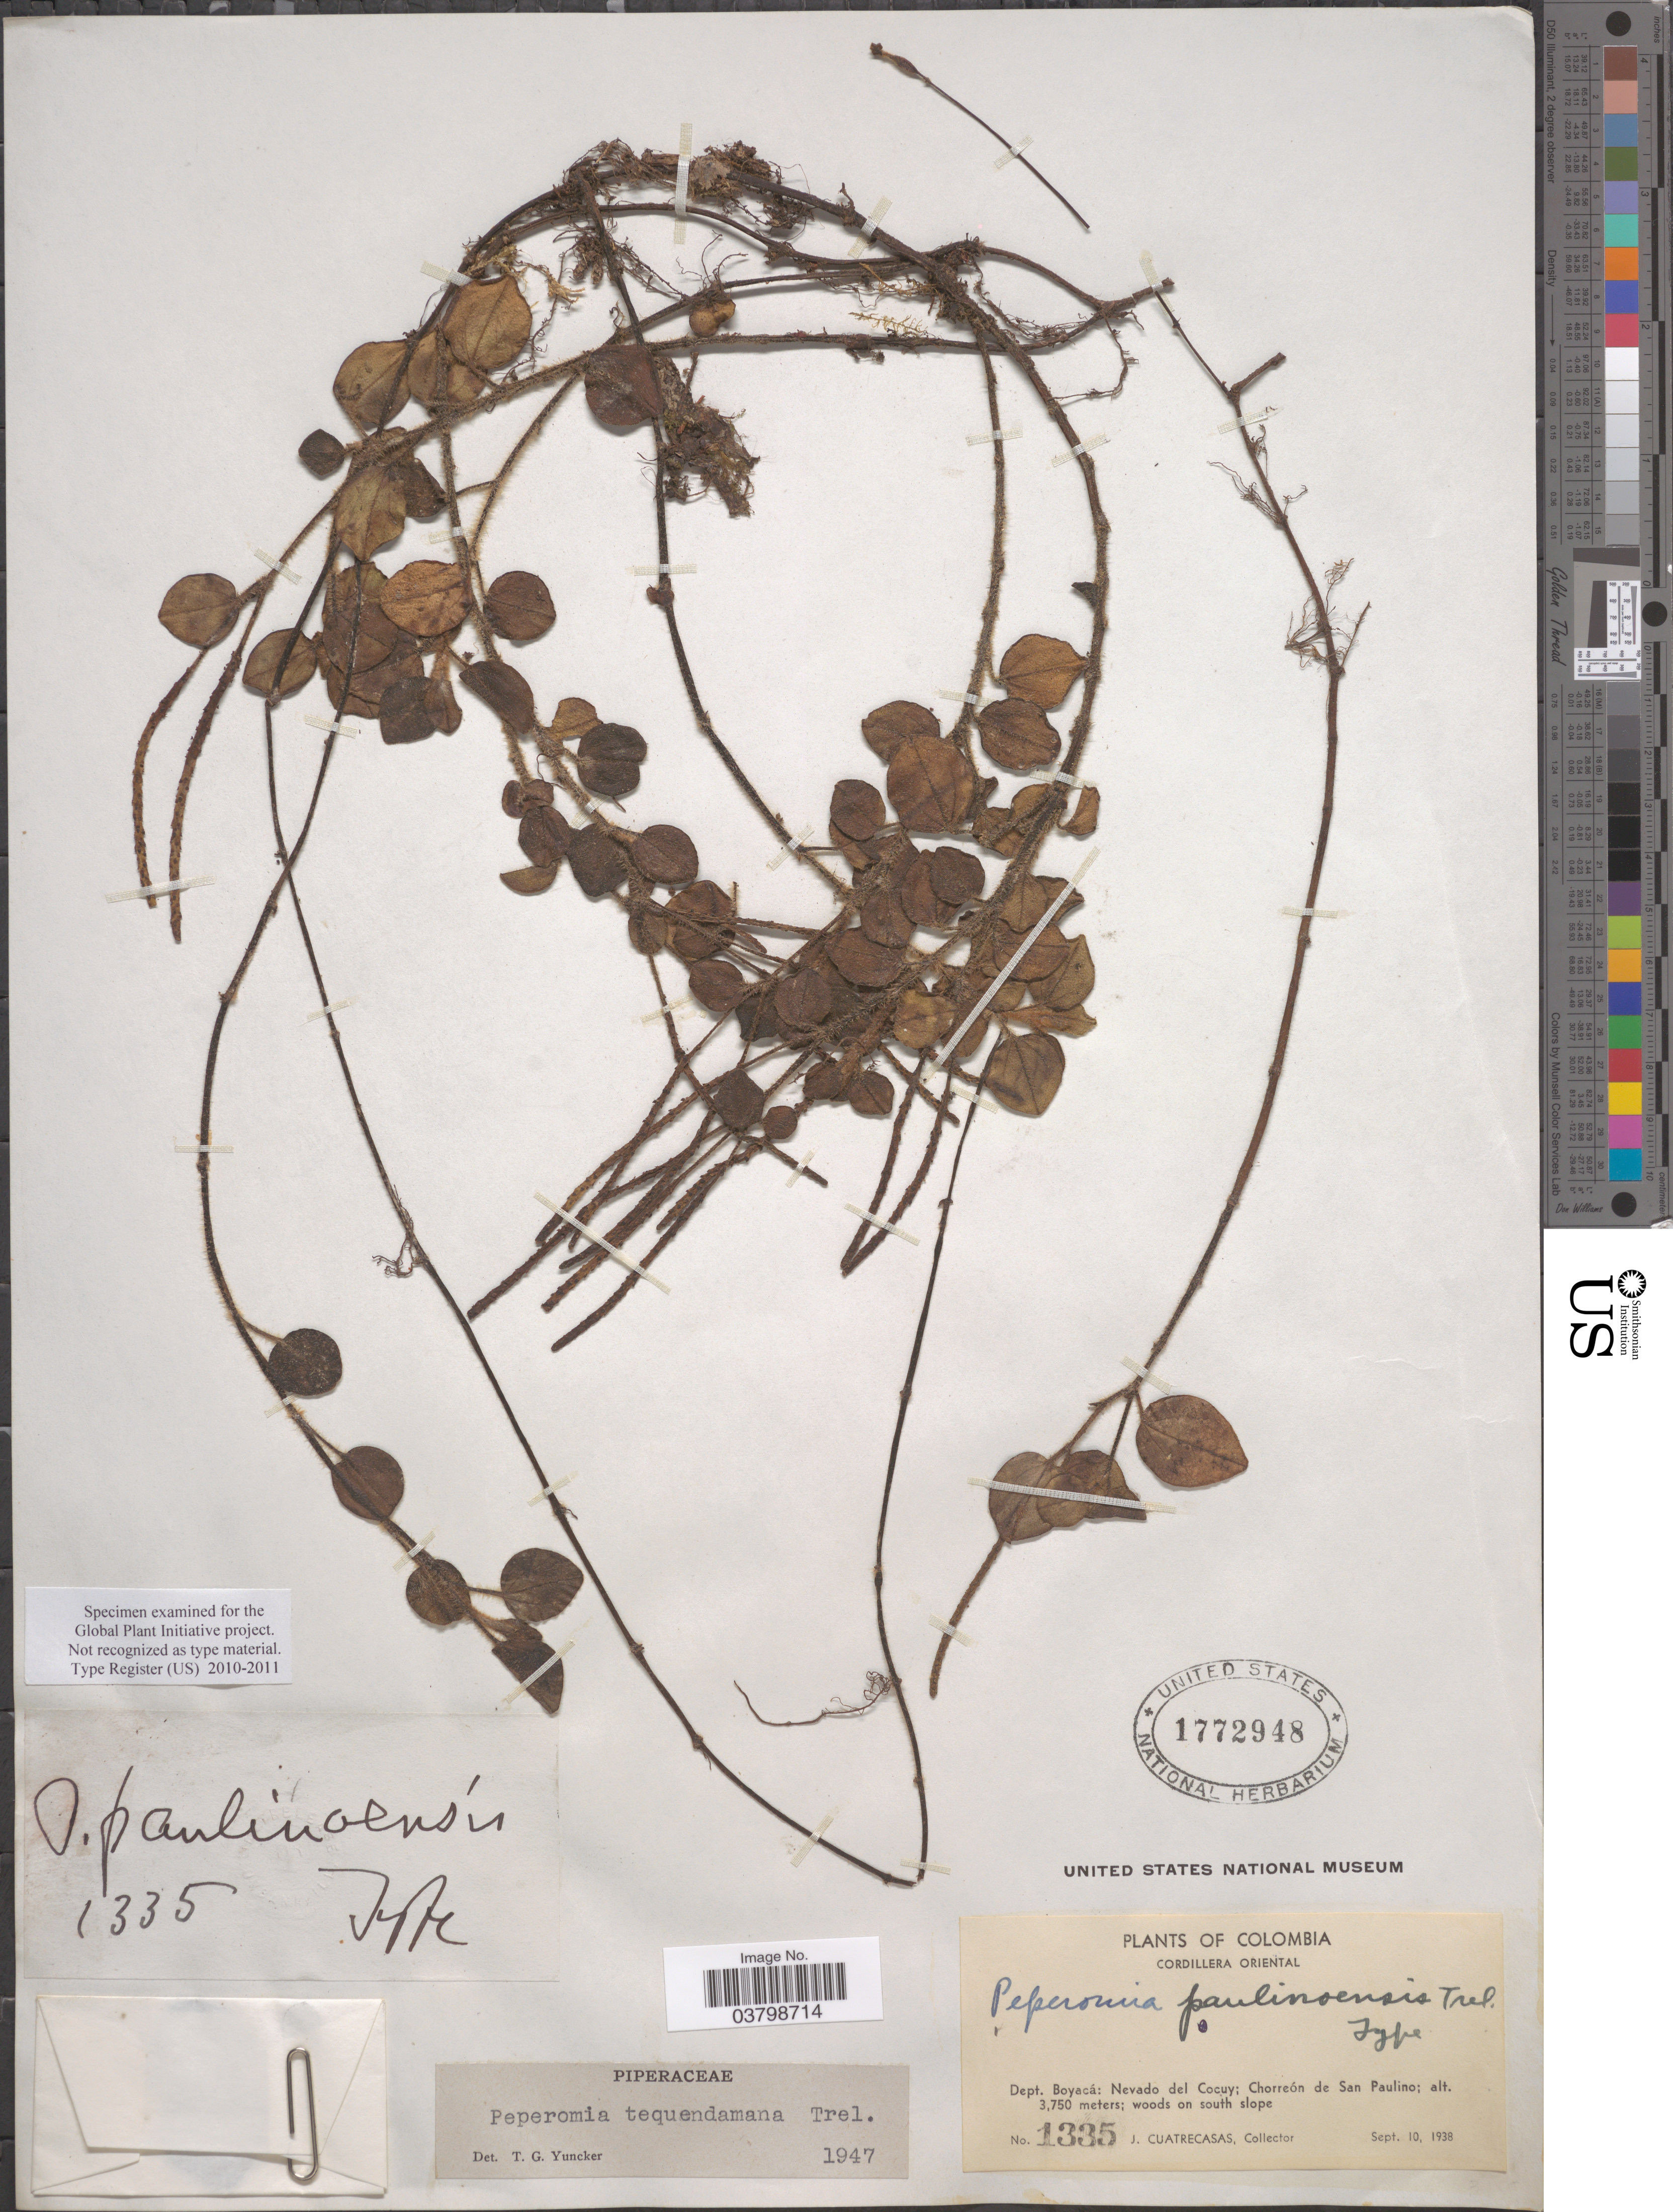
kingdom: Plantae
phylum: Tracheophyta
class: Magnoliopsida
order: Piperales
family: Piperaceae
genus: Peperomia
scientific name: Peperomia tequendamana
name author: Trel.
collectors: J. Cuatrecasas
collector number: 1335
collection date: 1938-09-10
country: Colombia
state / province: Boyacá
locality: Cordillera Oriental. Dept. Boyacá: Nevado del Cocuy; Chorreón de San Paulino; woods on south slope.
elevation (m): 3750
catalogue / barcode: US 1772948